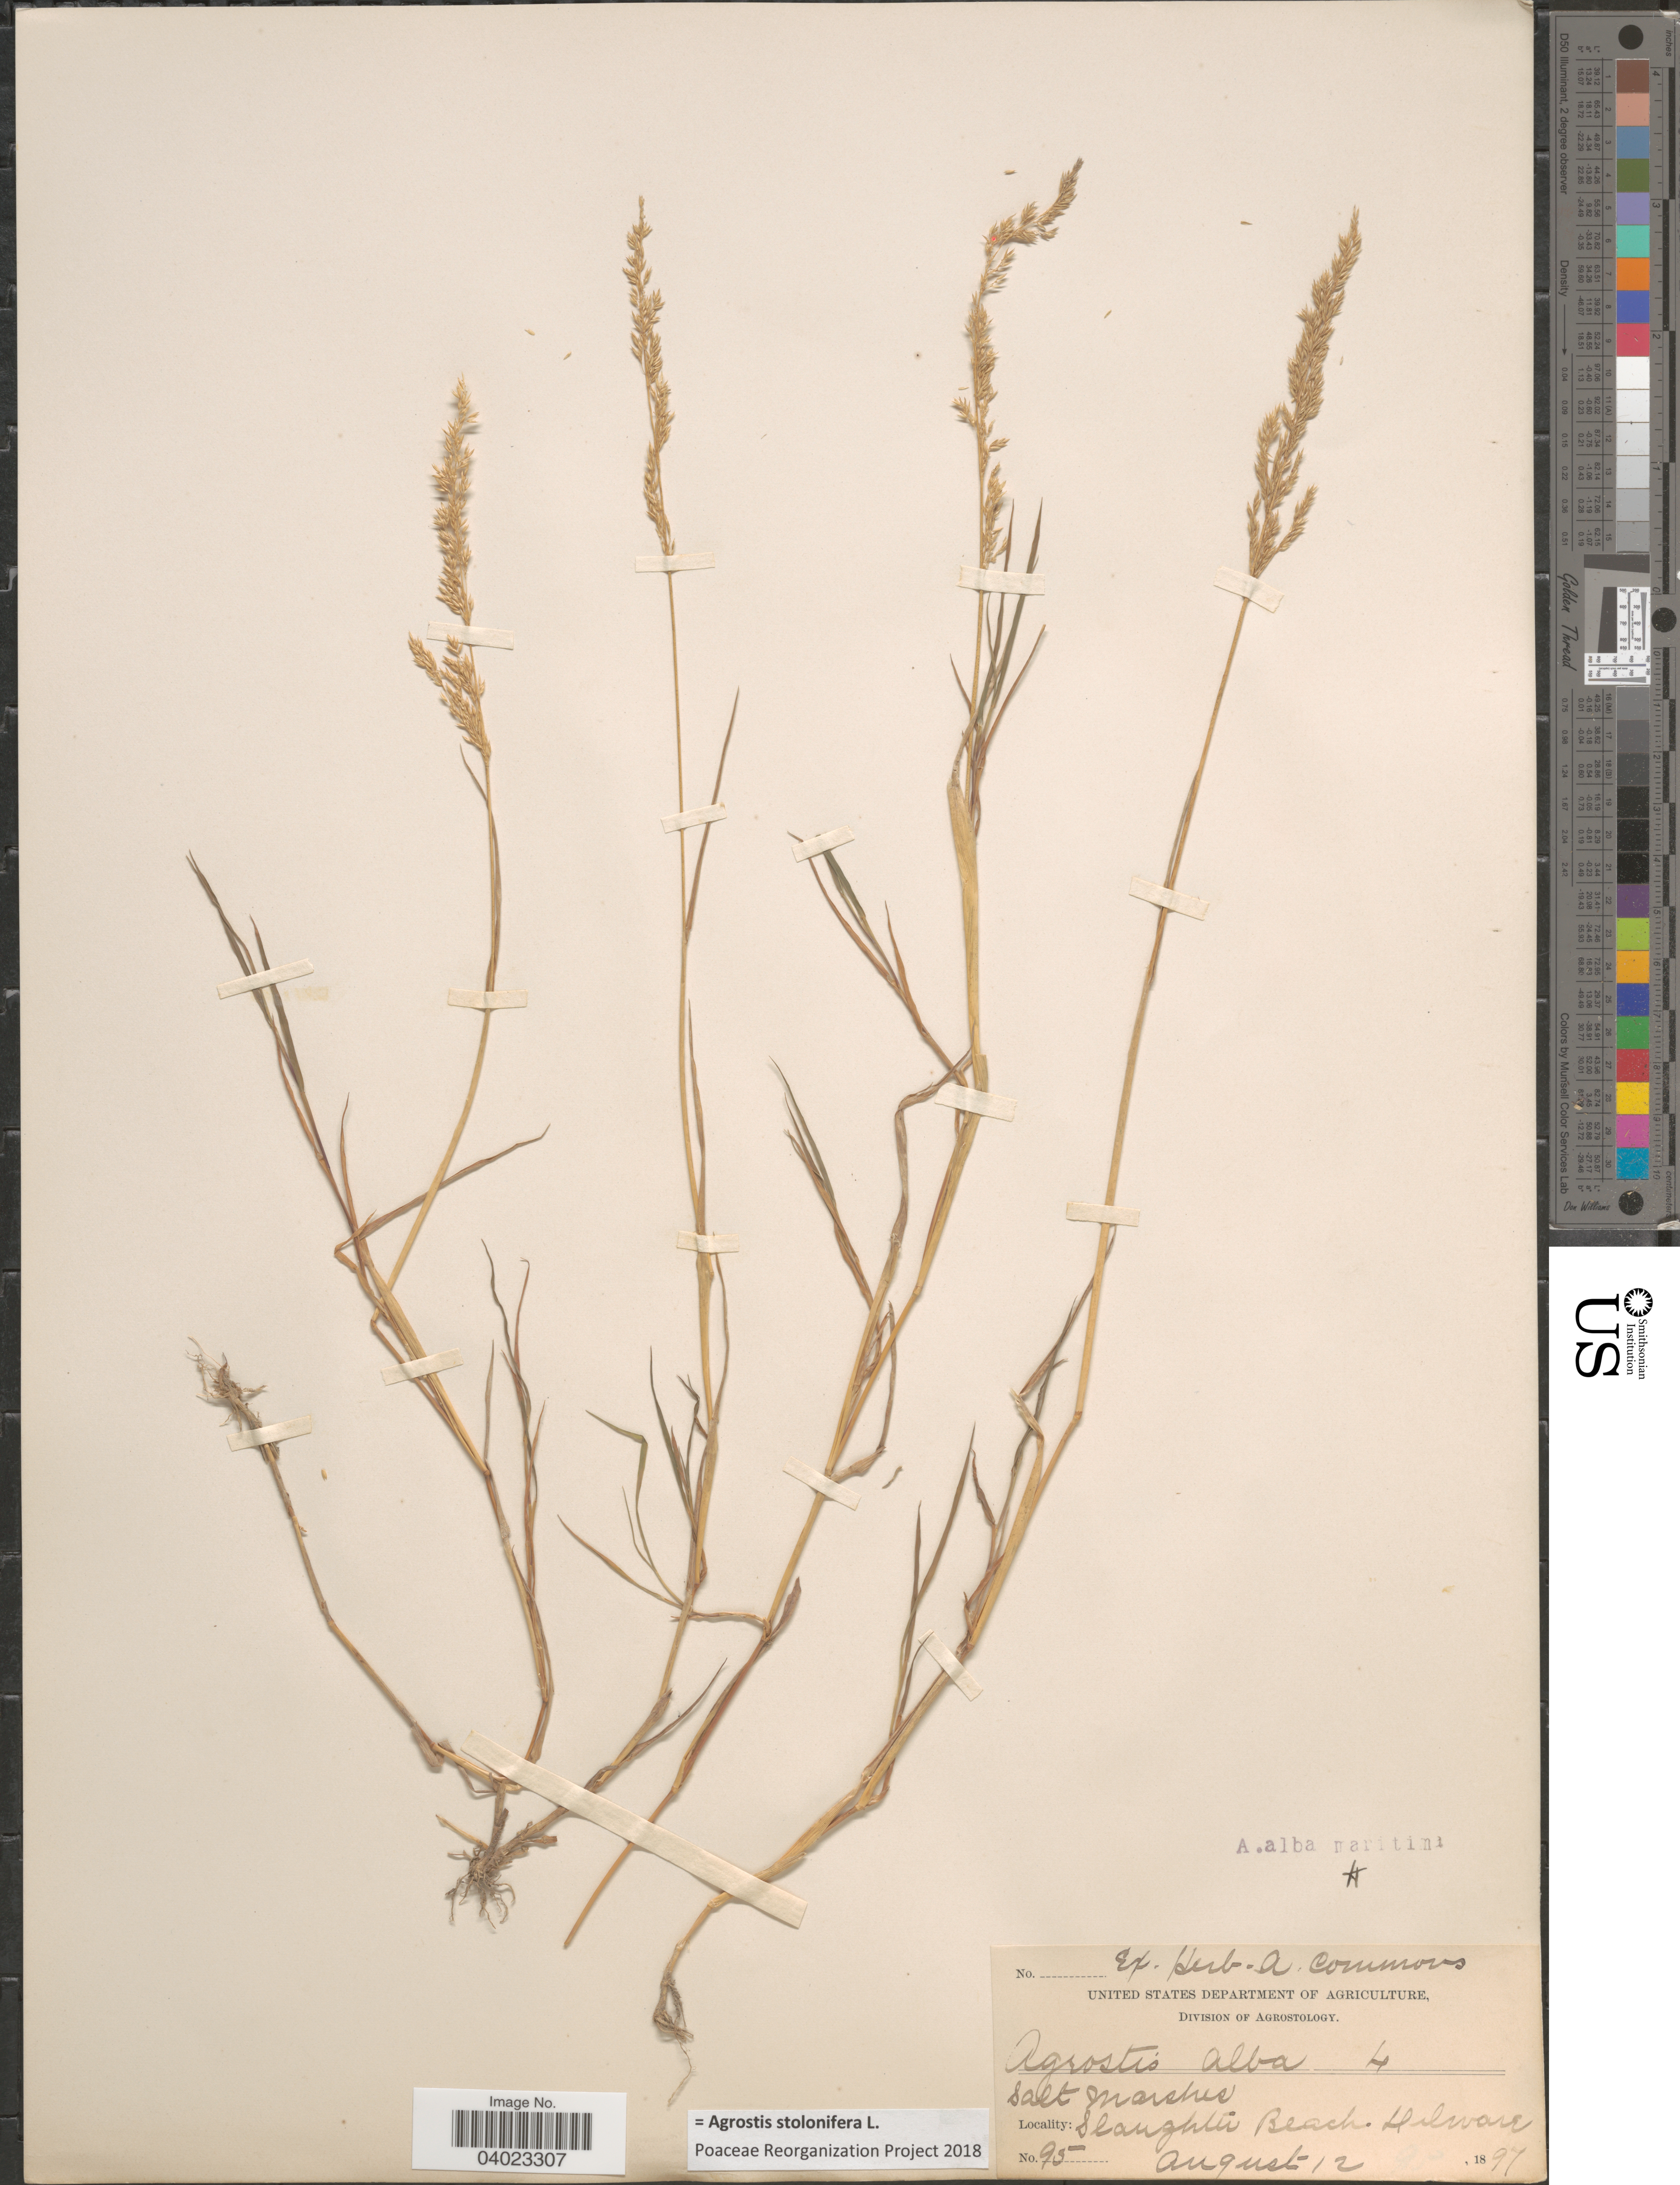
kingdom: Plantae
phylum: Tracheophyta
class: Liliopsida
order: Poales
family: Poaceae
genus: Agrostis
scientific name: Agrostis stolonifera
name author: L.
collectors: ex herb. A. Commons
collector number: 95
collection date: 1897-08-12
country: United States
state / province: Delaware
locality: Slaughter Beach.